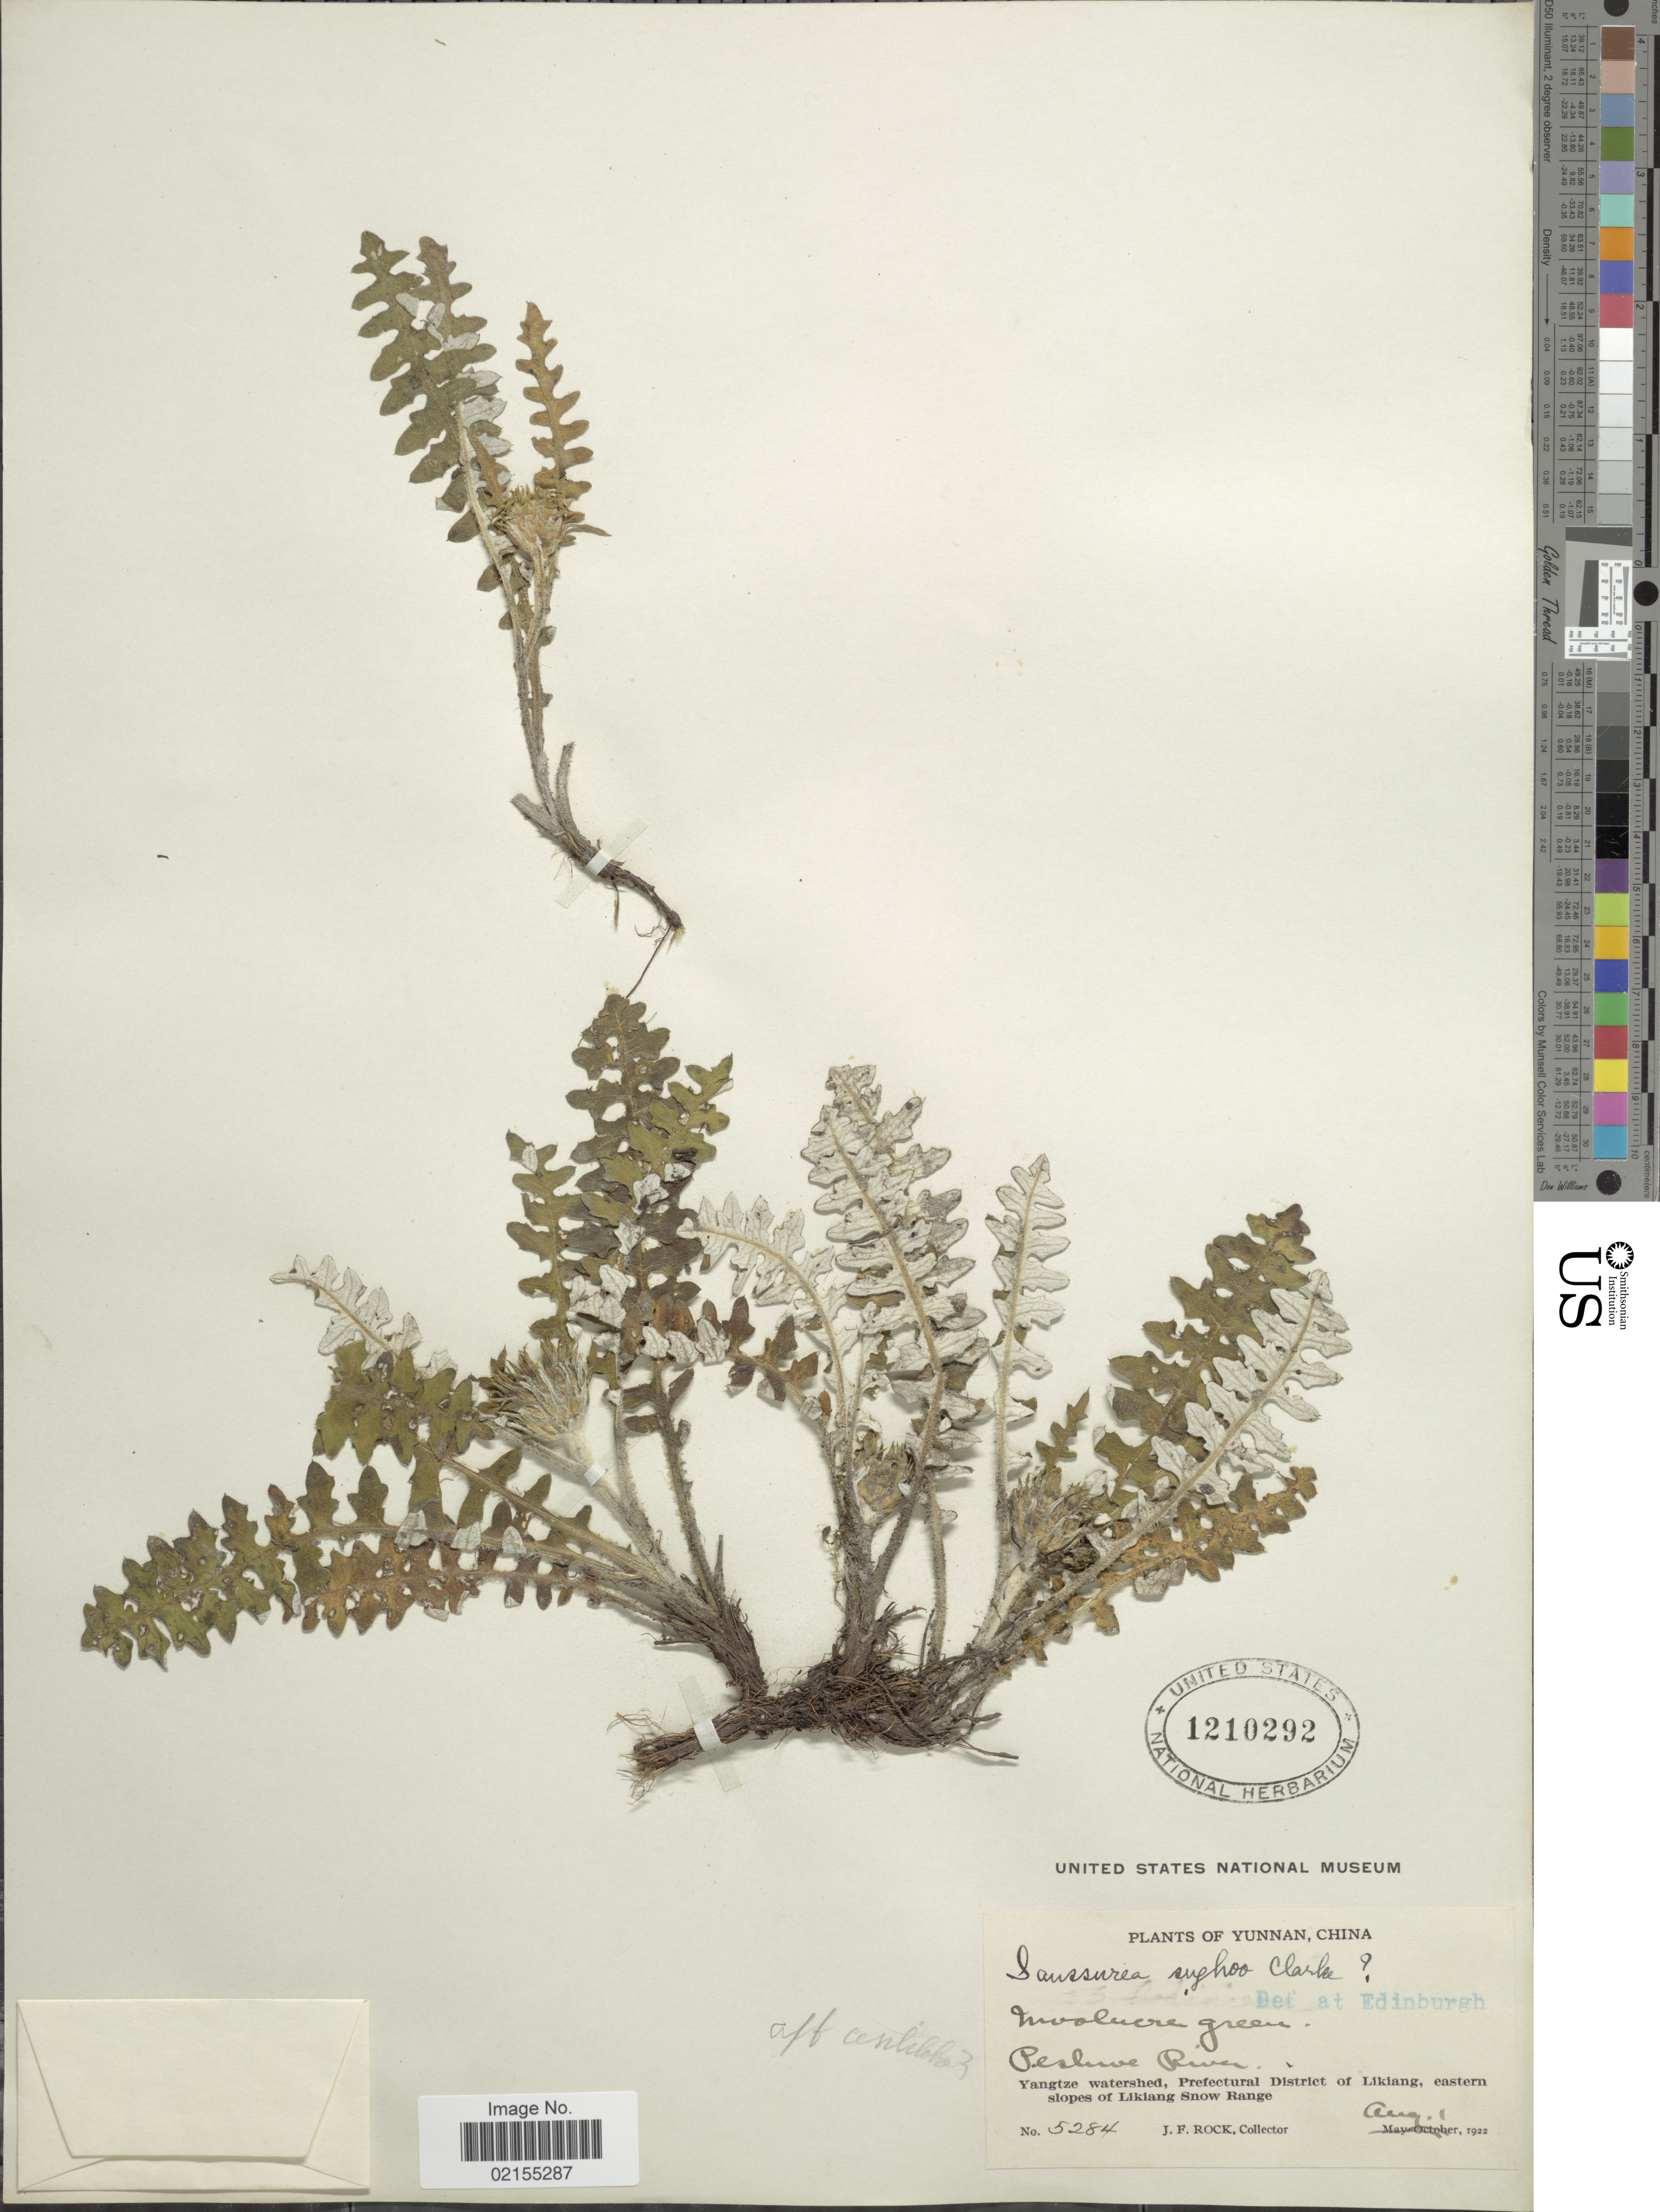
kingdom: Plantae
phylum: Tracheophyta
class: Magnoliopsida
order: Asterales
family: Asteraceae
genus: Saussurea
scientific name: Saussurea polypodioides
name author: J. Anthony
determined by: Chen, Yousheng S.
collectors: J. Rock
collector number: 5284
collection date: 1922-08-01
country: China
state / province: Yunnan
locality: Yunnan, China, Pesluve River, Yangtze watershed, Prefectural District of Likiang, eastern slopes of Likiang Snow Range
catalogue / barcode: US 1210292